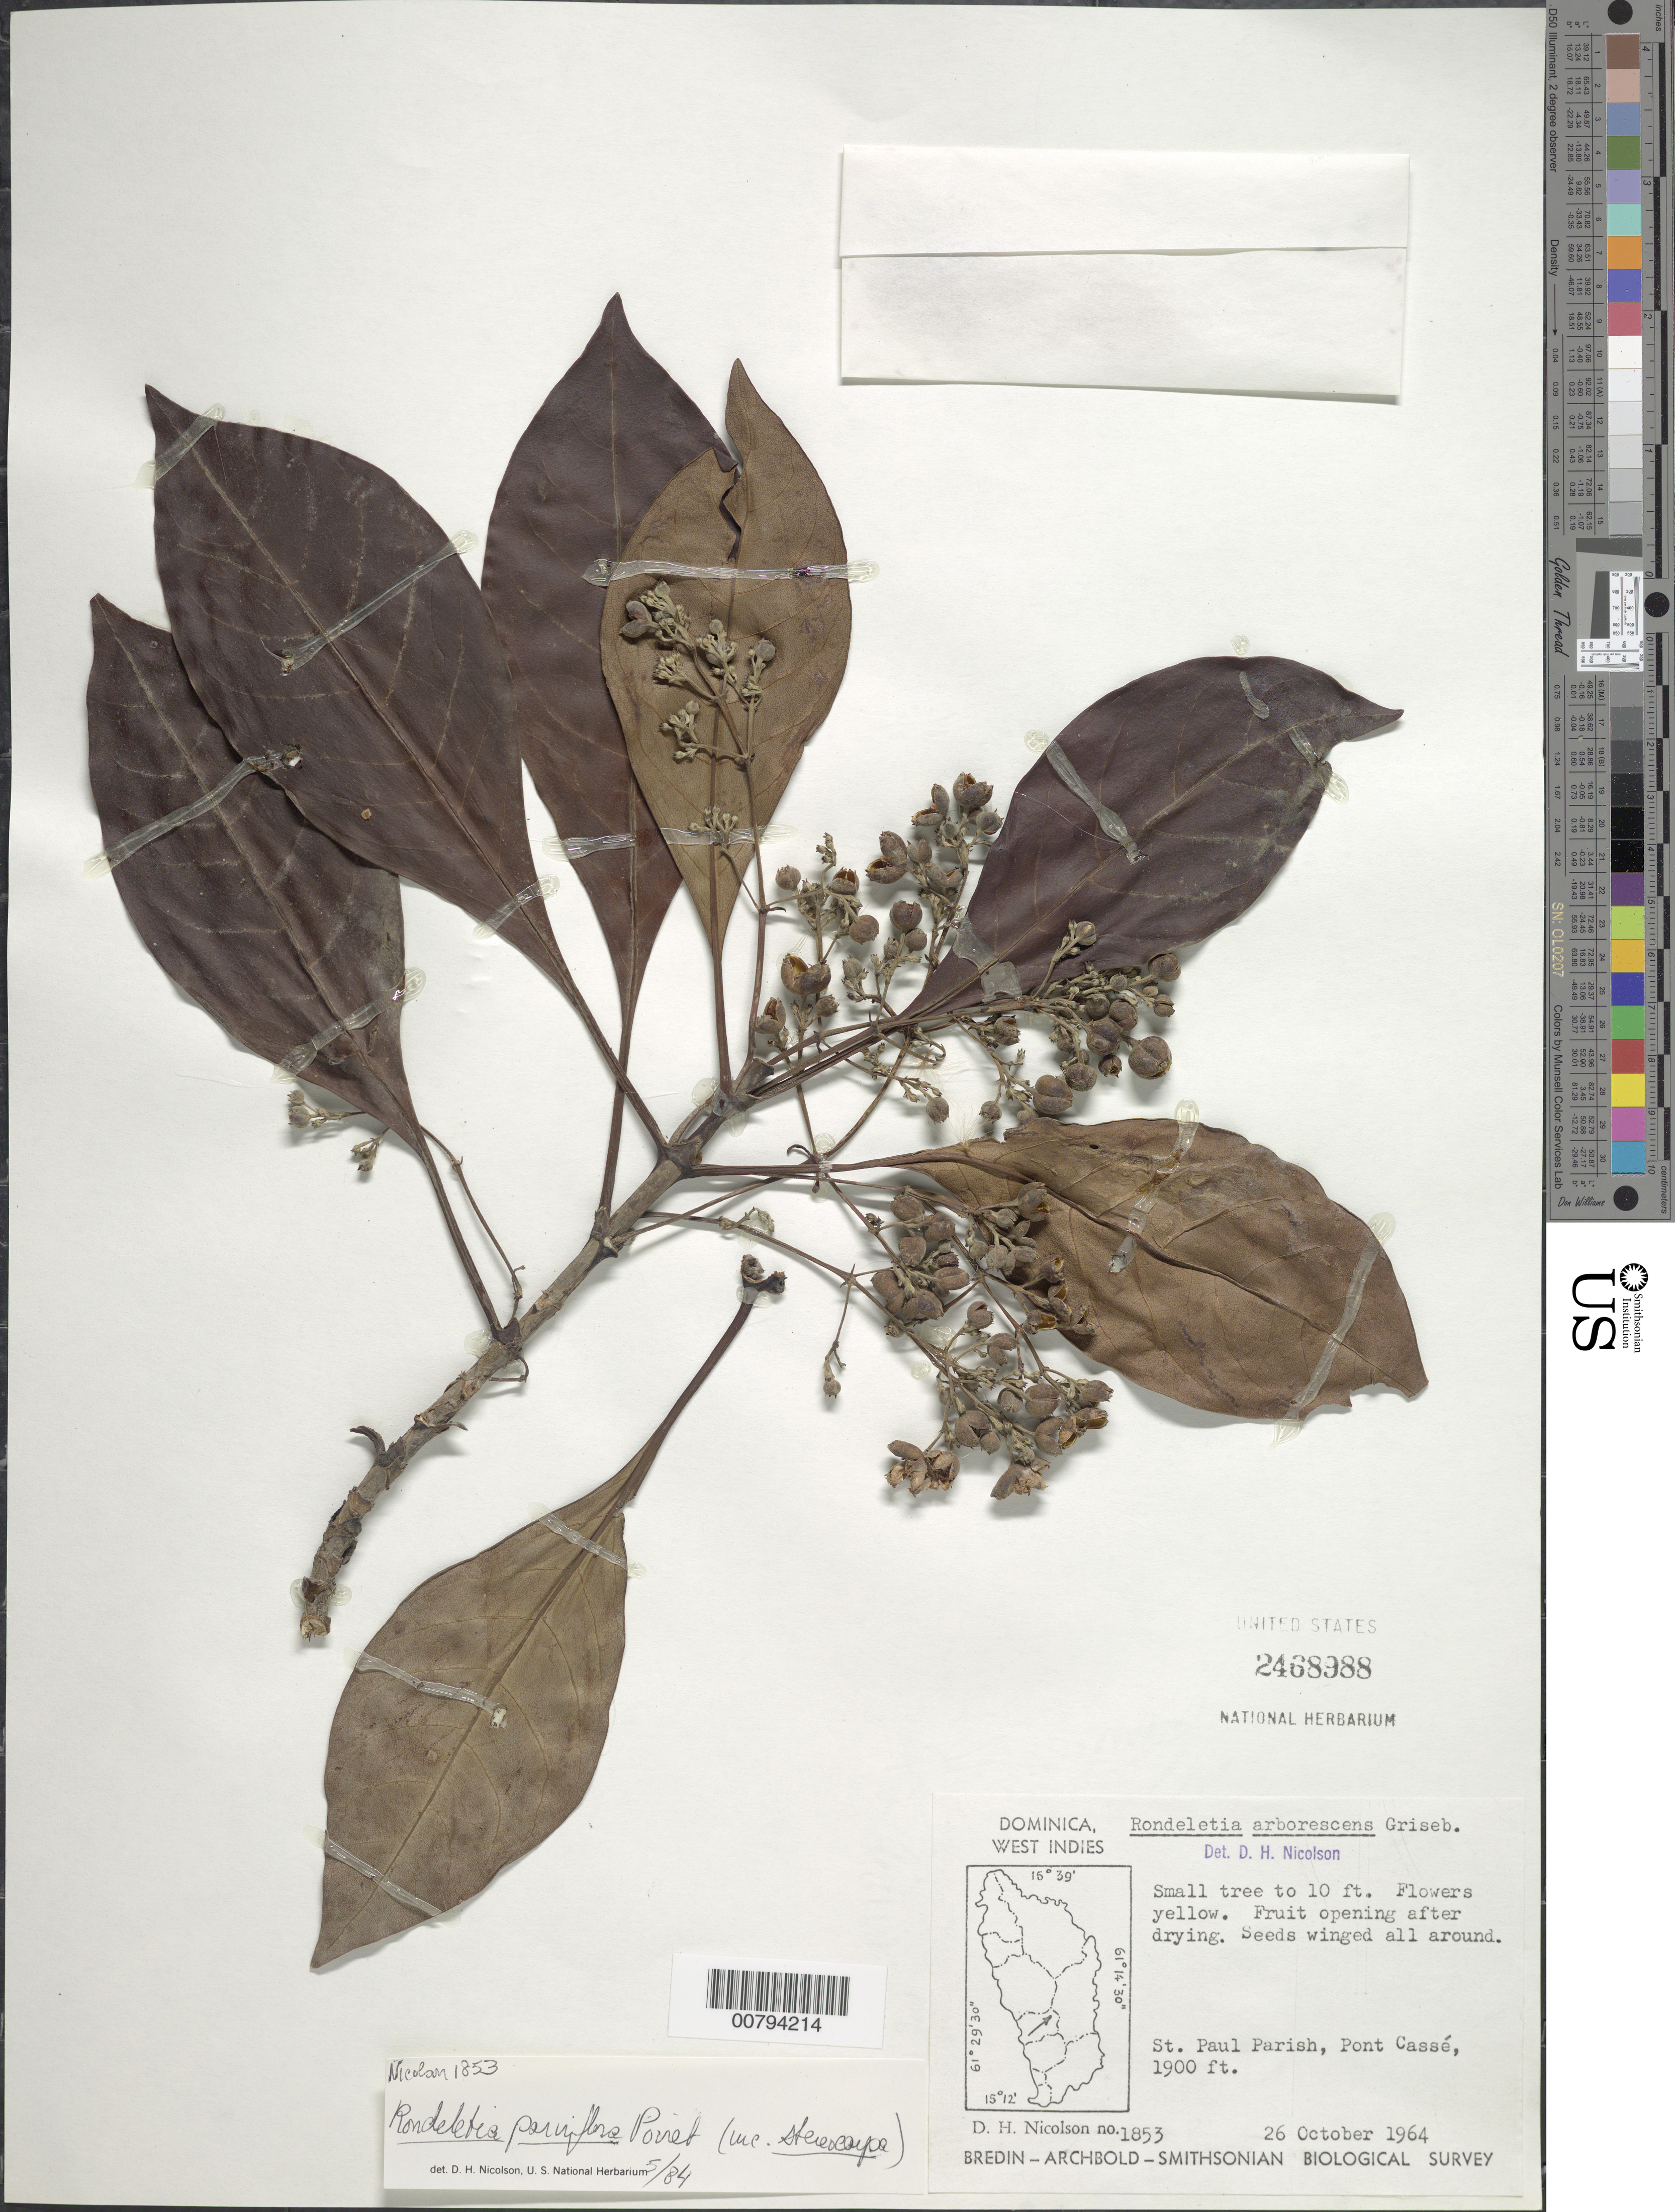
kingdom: Plantae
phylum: Tracheophyta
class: Magnoliopsida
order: Gentianales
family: Rubiaceae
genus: Rondeletia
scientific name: Rondeletia parviflora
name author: Poir.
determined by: Nicolson, Dan H.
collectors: D. H. Nicolson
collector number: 1853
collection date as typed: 26 Oct 1964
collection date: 1964-10-26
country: Dominica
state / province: St. Paul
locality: Pont Cassé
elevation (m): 579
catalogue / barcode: US 2468988